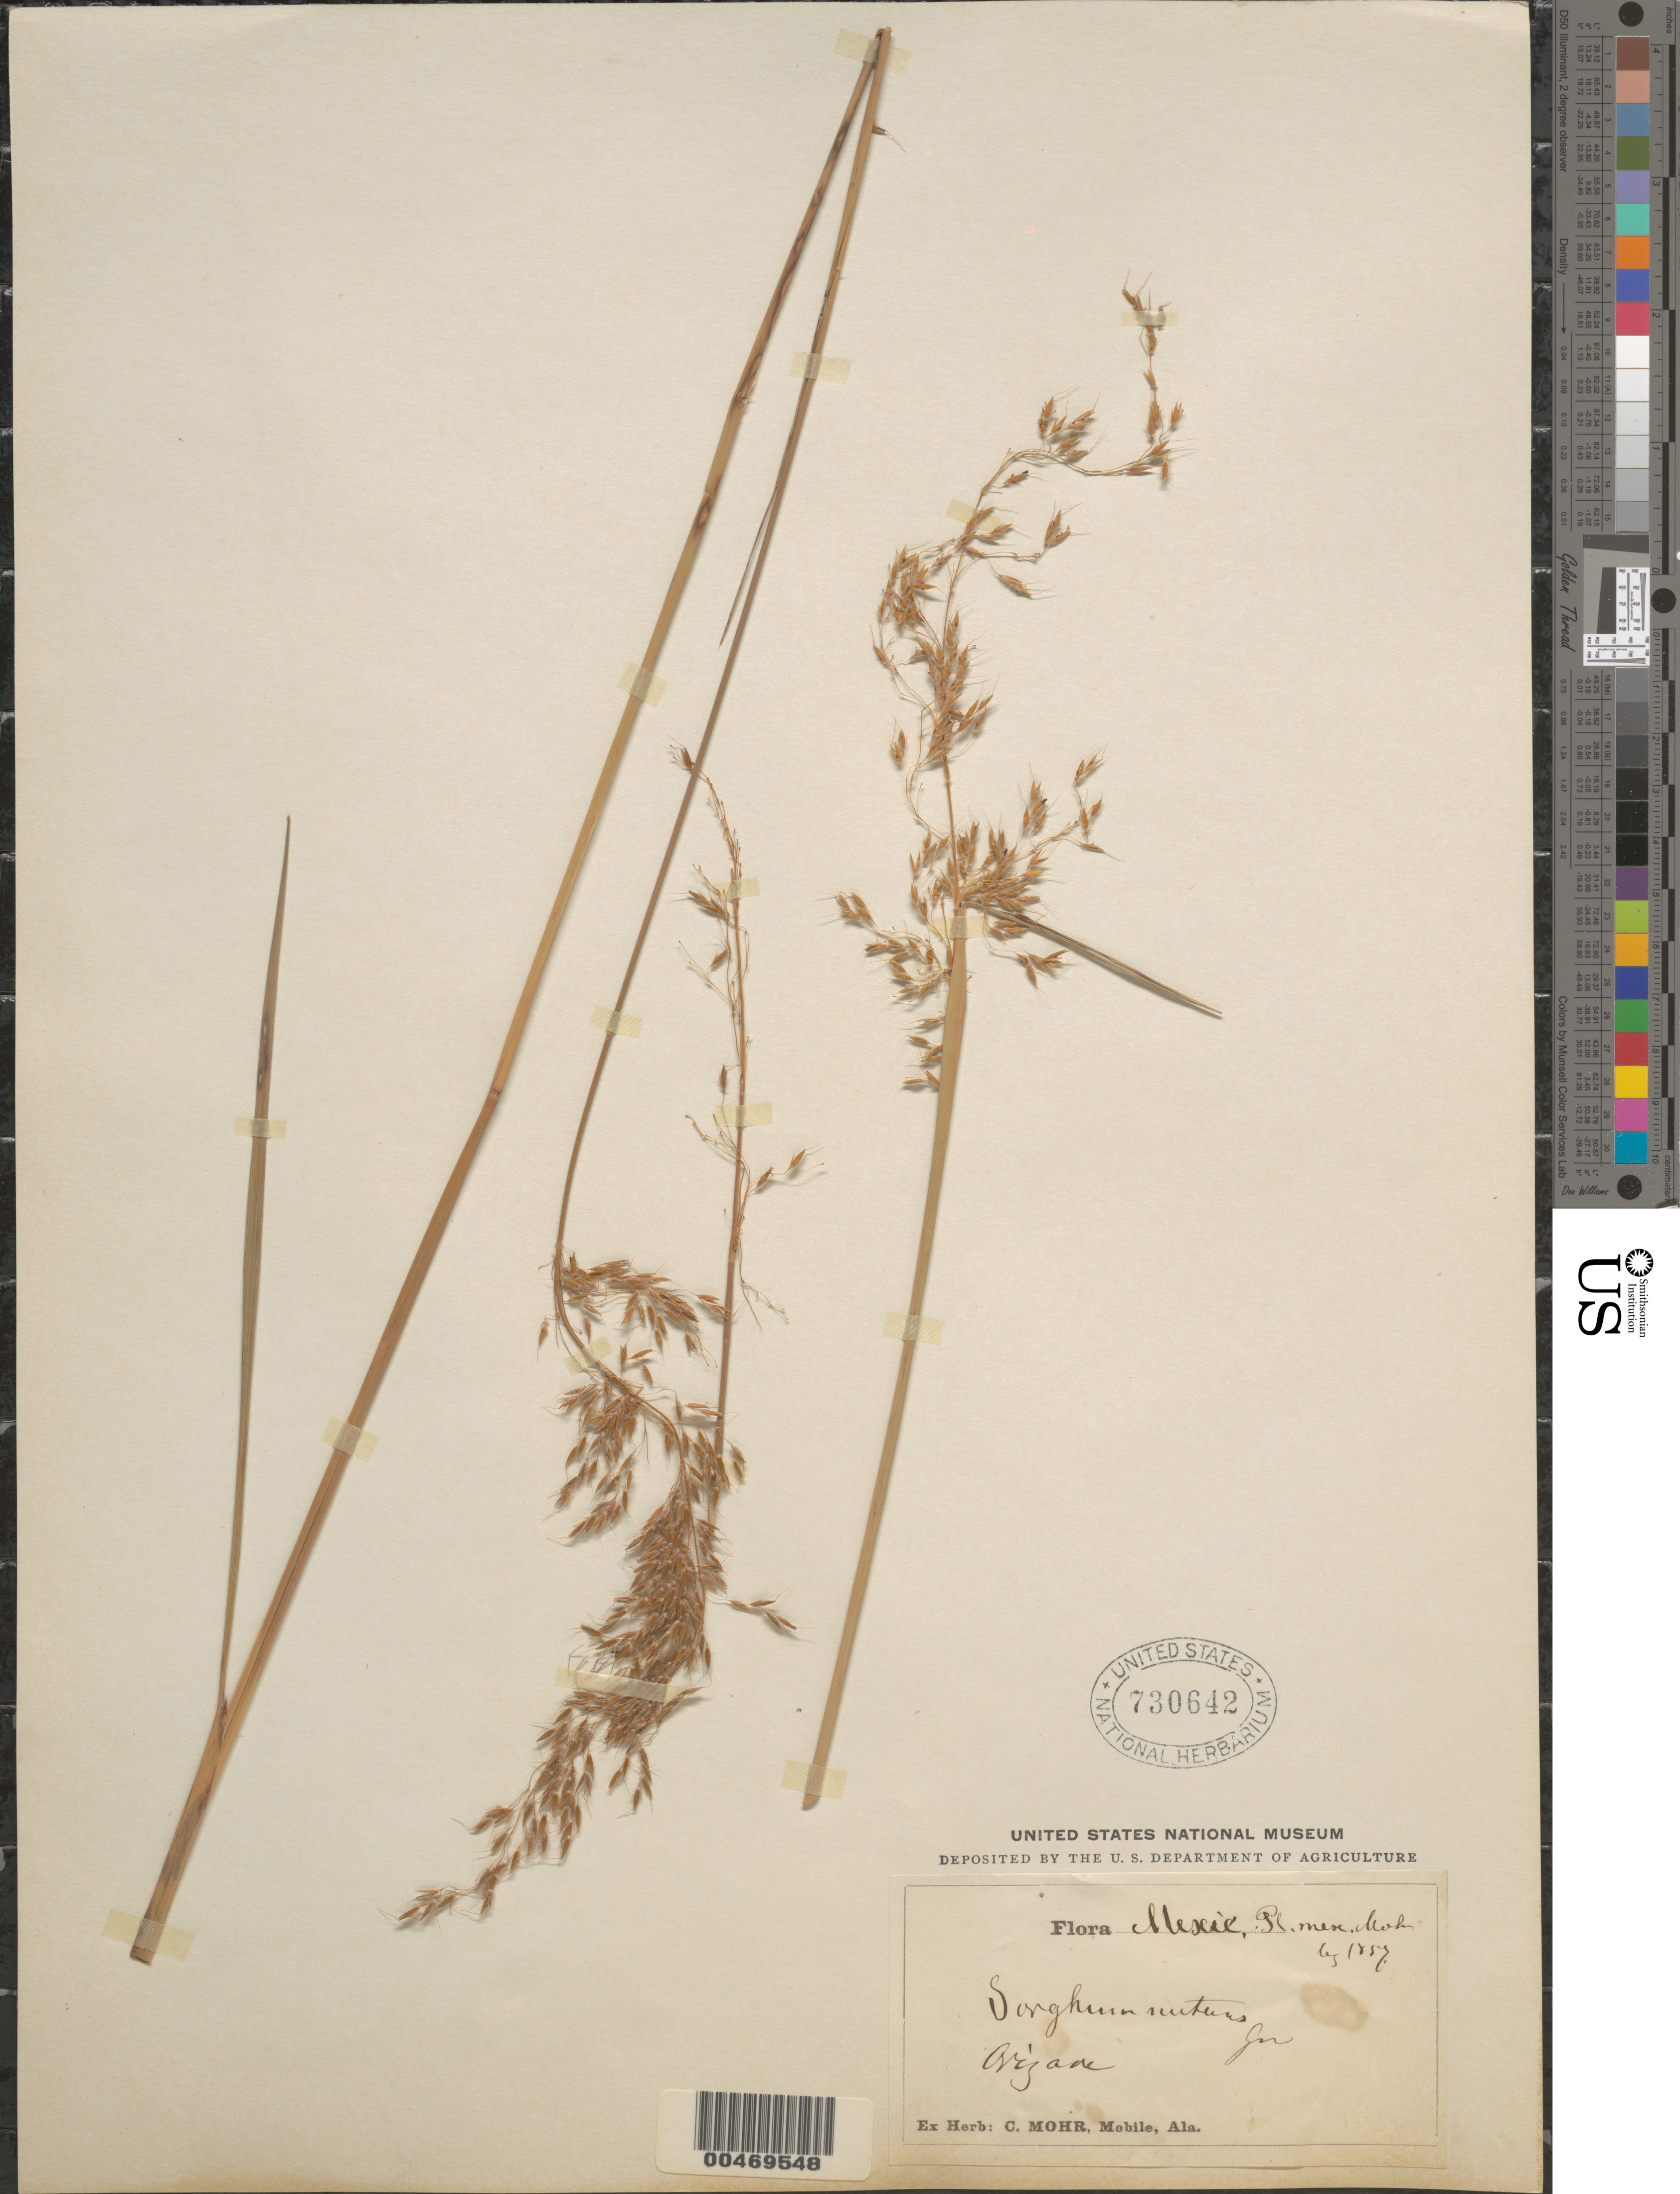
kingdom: Plantae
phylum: Tracheophyta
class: Liliopsida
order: Poales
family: Poaceae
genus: Sorghastrum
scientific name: Sorghastrum setosum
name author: (Griseb.) Hitchc.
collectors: C. T. Mohr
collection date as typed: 1857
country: Mexico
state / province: Veracruz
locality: Orizaba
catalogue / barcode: US 730642